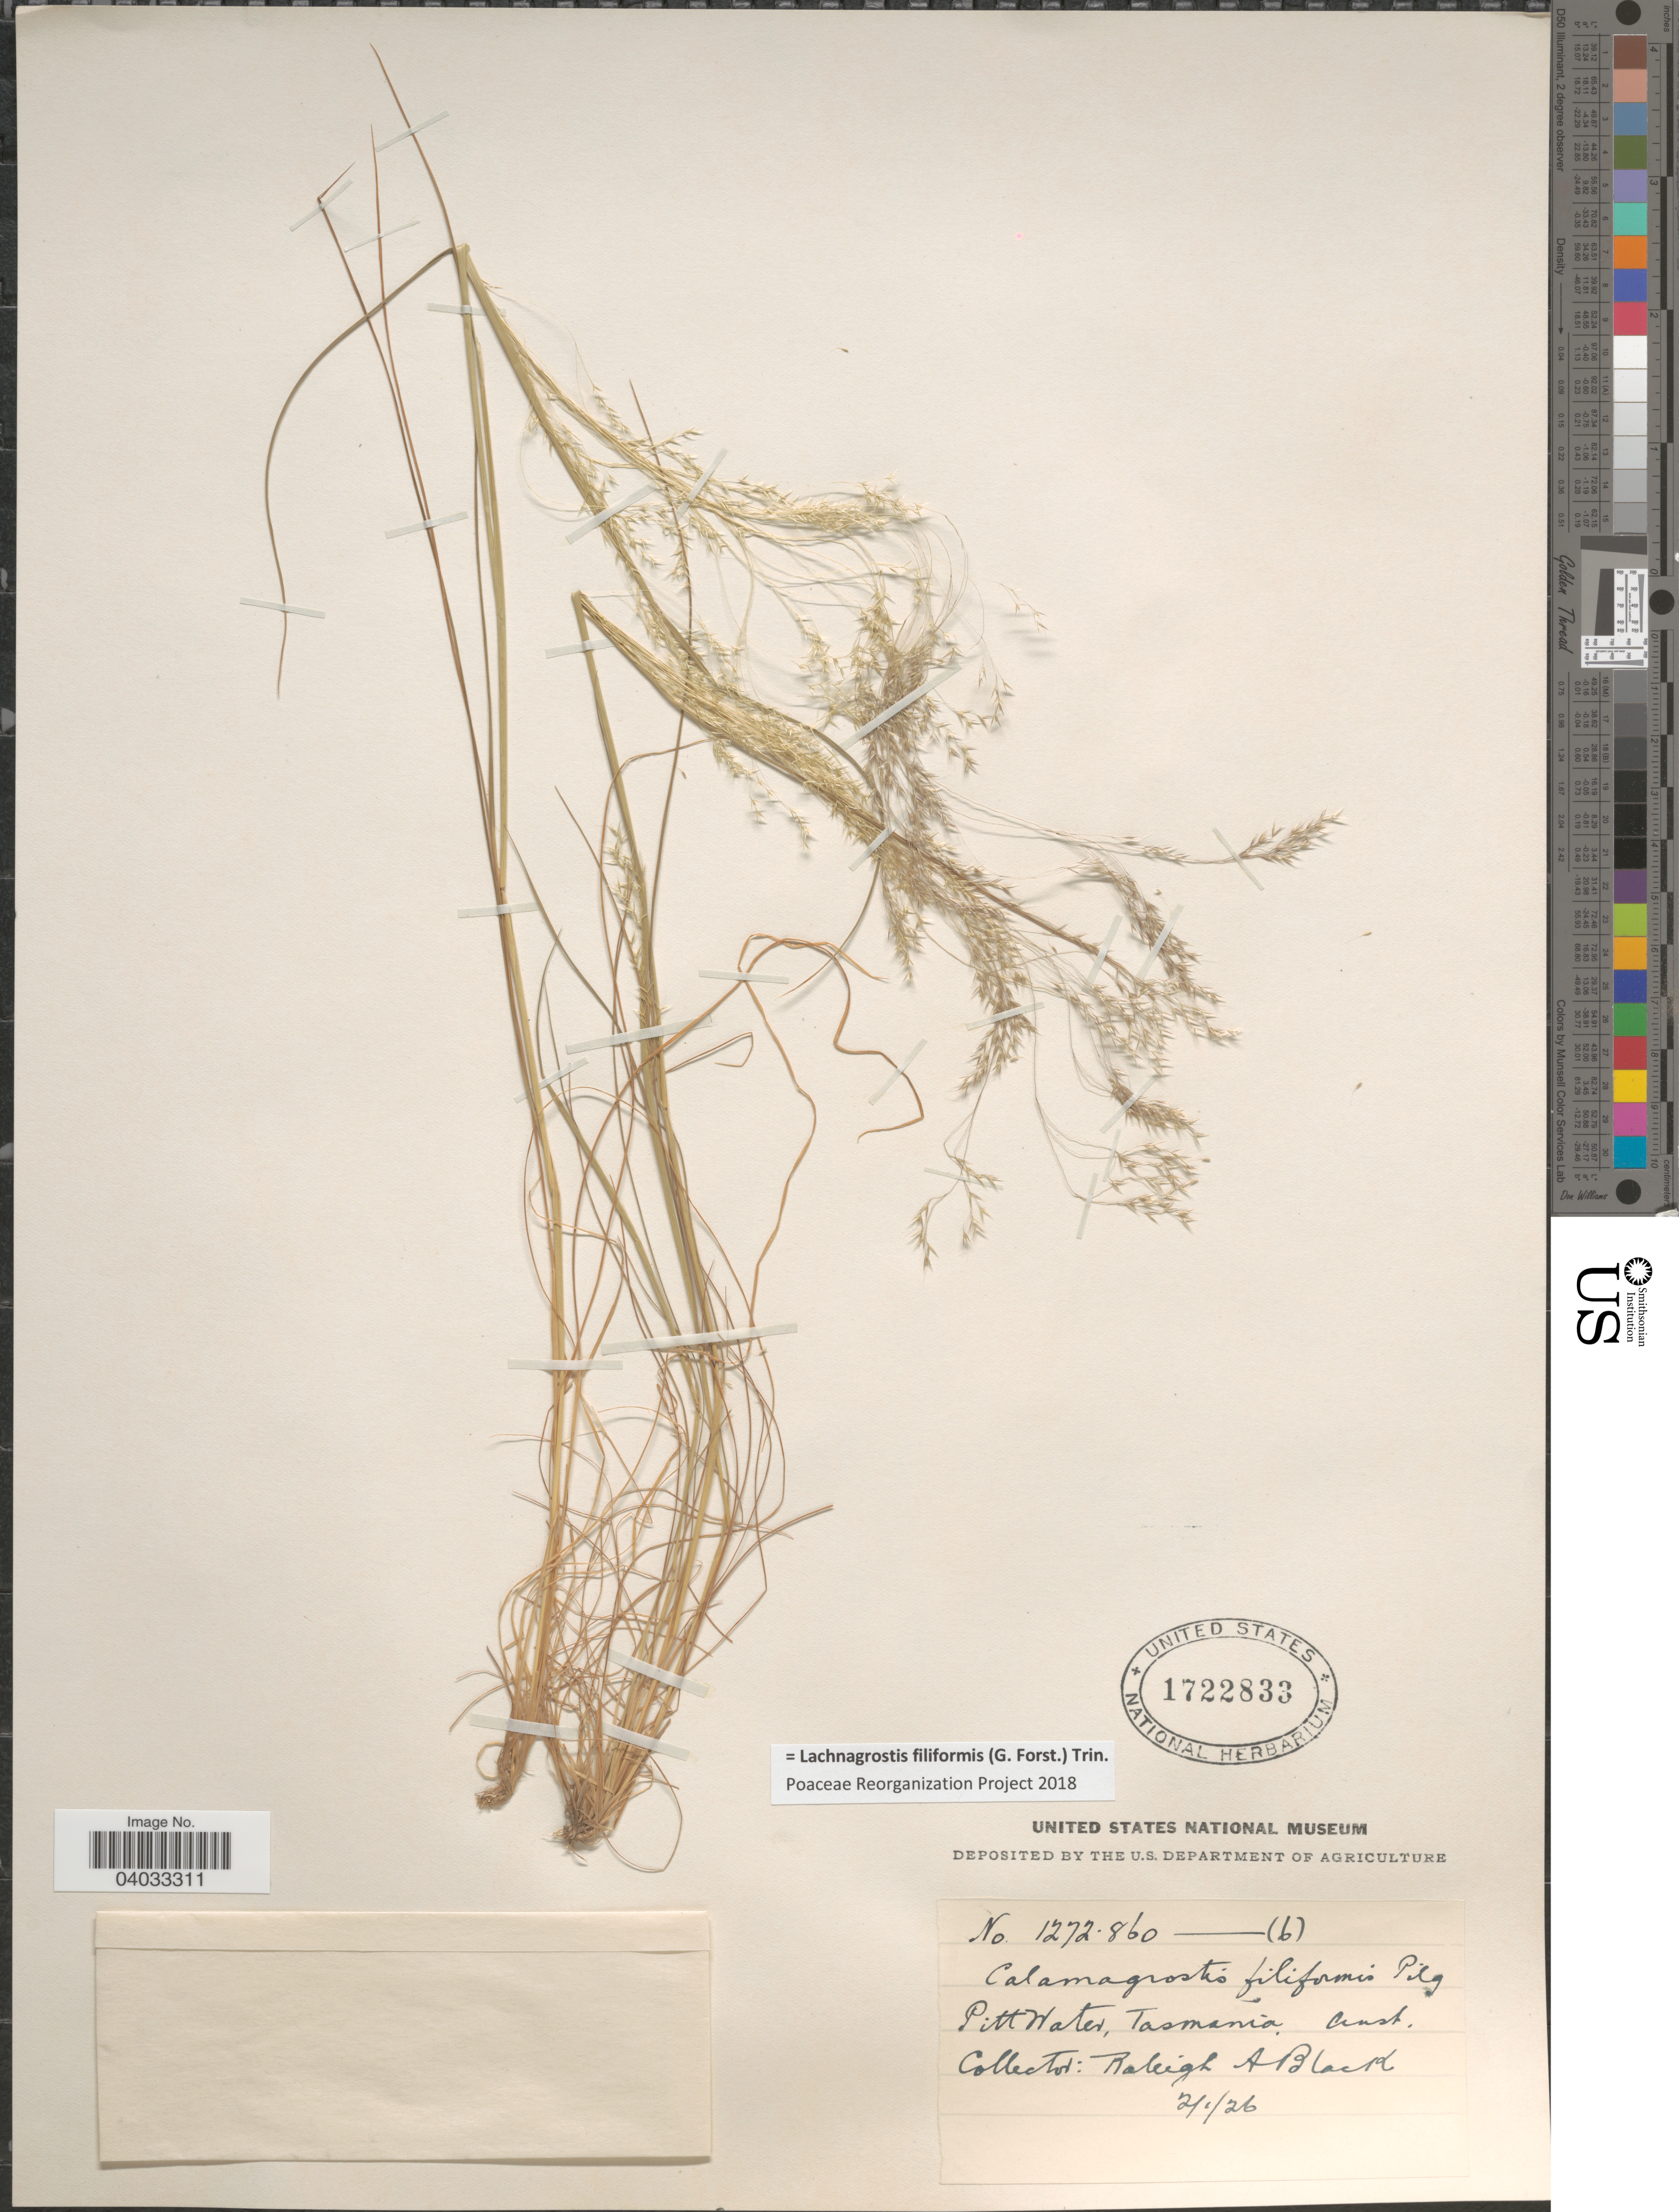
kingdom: Plantae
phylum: Tracheophyta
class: Liliopsida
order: Poales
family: Poaceae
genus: Lachnagrostis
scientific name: Lachnagrostis filiformis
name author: (J.R. Forst.) Trin.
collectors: R. A. Black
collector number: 1272.860 (6)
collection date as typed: Transcribed d/m/y: 2/1/26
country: Australia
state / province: Tasmania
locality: Pitt Water.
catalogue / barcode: US 1722833